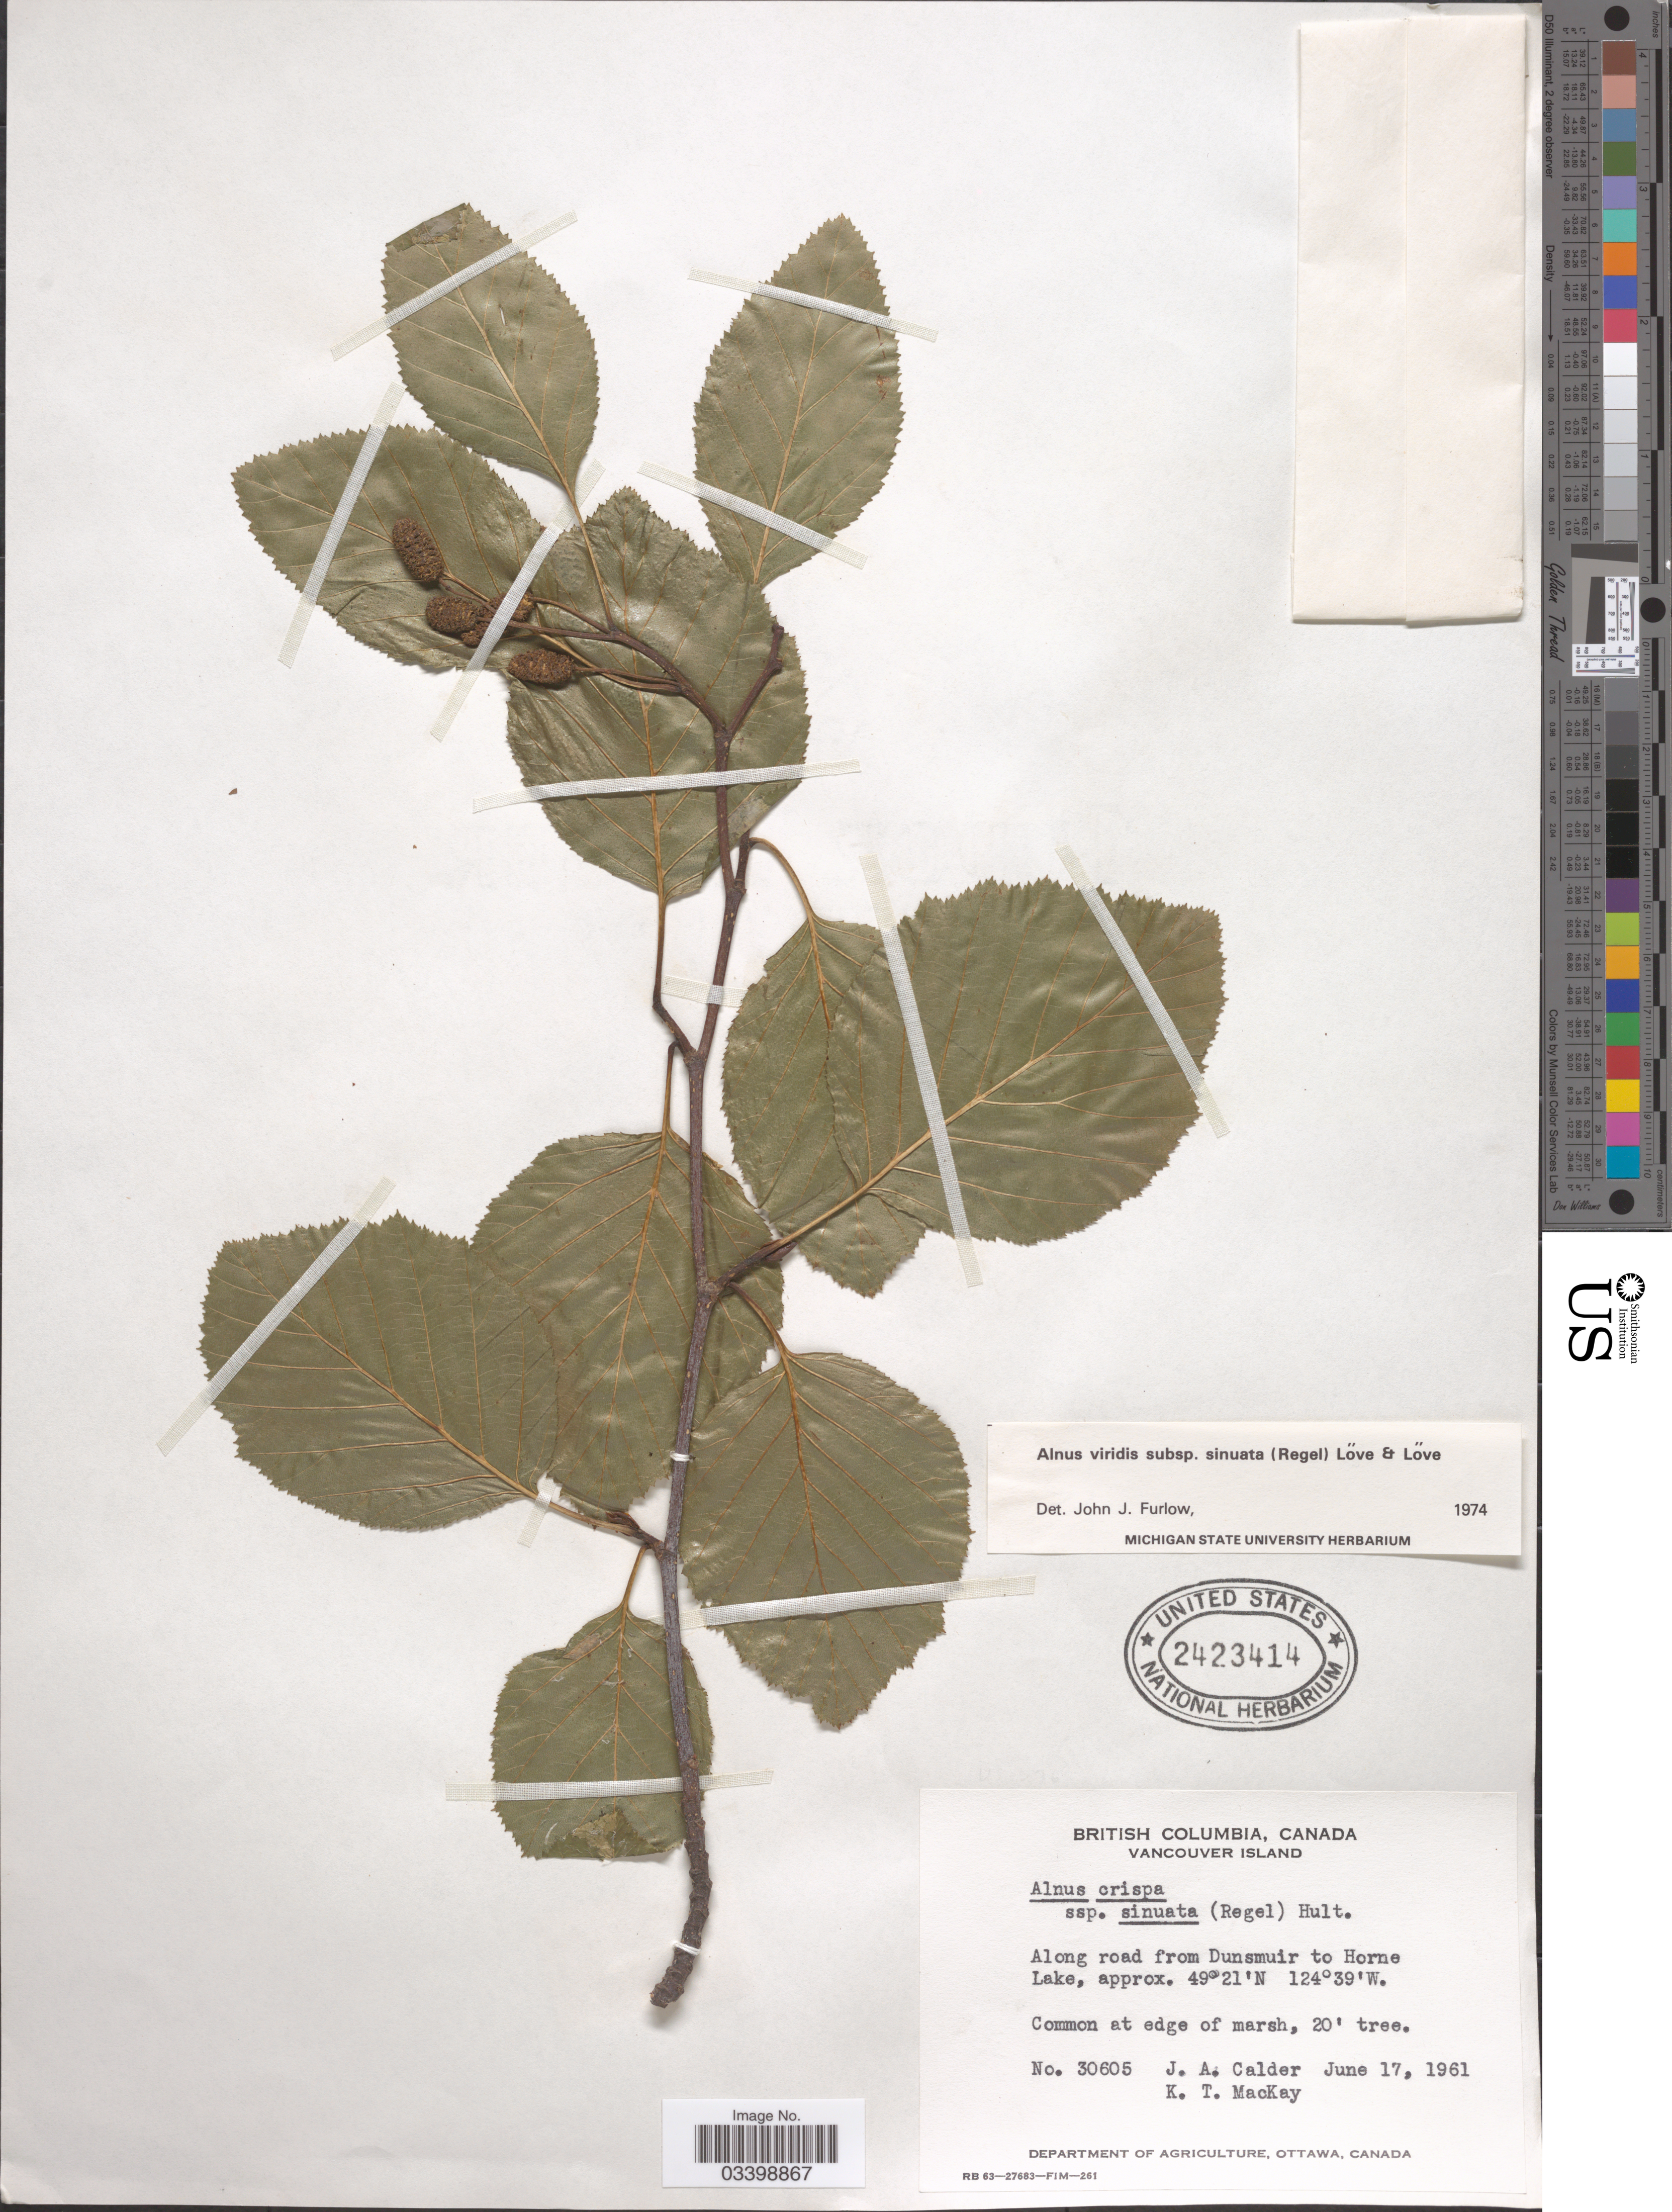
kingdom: Plantae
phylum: Tracheophyta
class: Magnoliopsida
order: Fagales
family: Betulaceae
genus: Alnus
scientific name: Alnus viridis subsp. sinuata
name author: Regel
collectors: J. A. Calder & K. T. Mackay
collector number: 30605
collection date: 1961-06-17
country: Canada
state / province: British Columbia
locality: Vancouver Island. Along road from Dunsmuir to Horne Lake.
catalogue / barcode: US 2423414